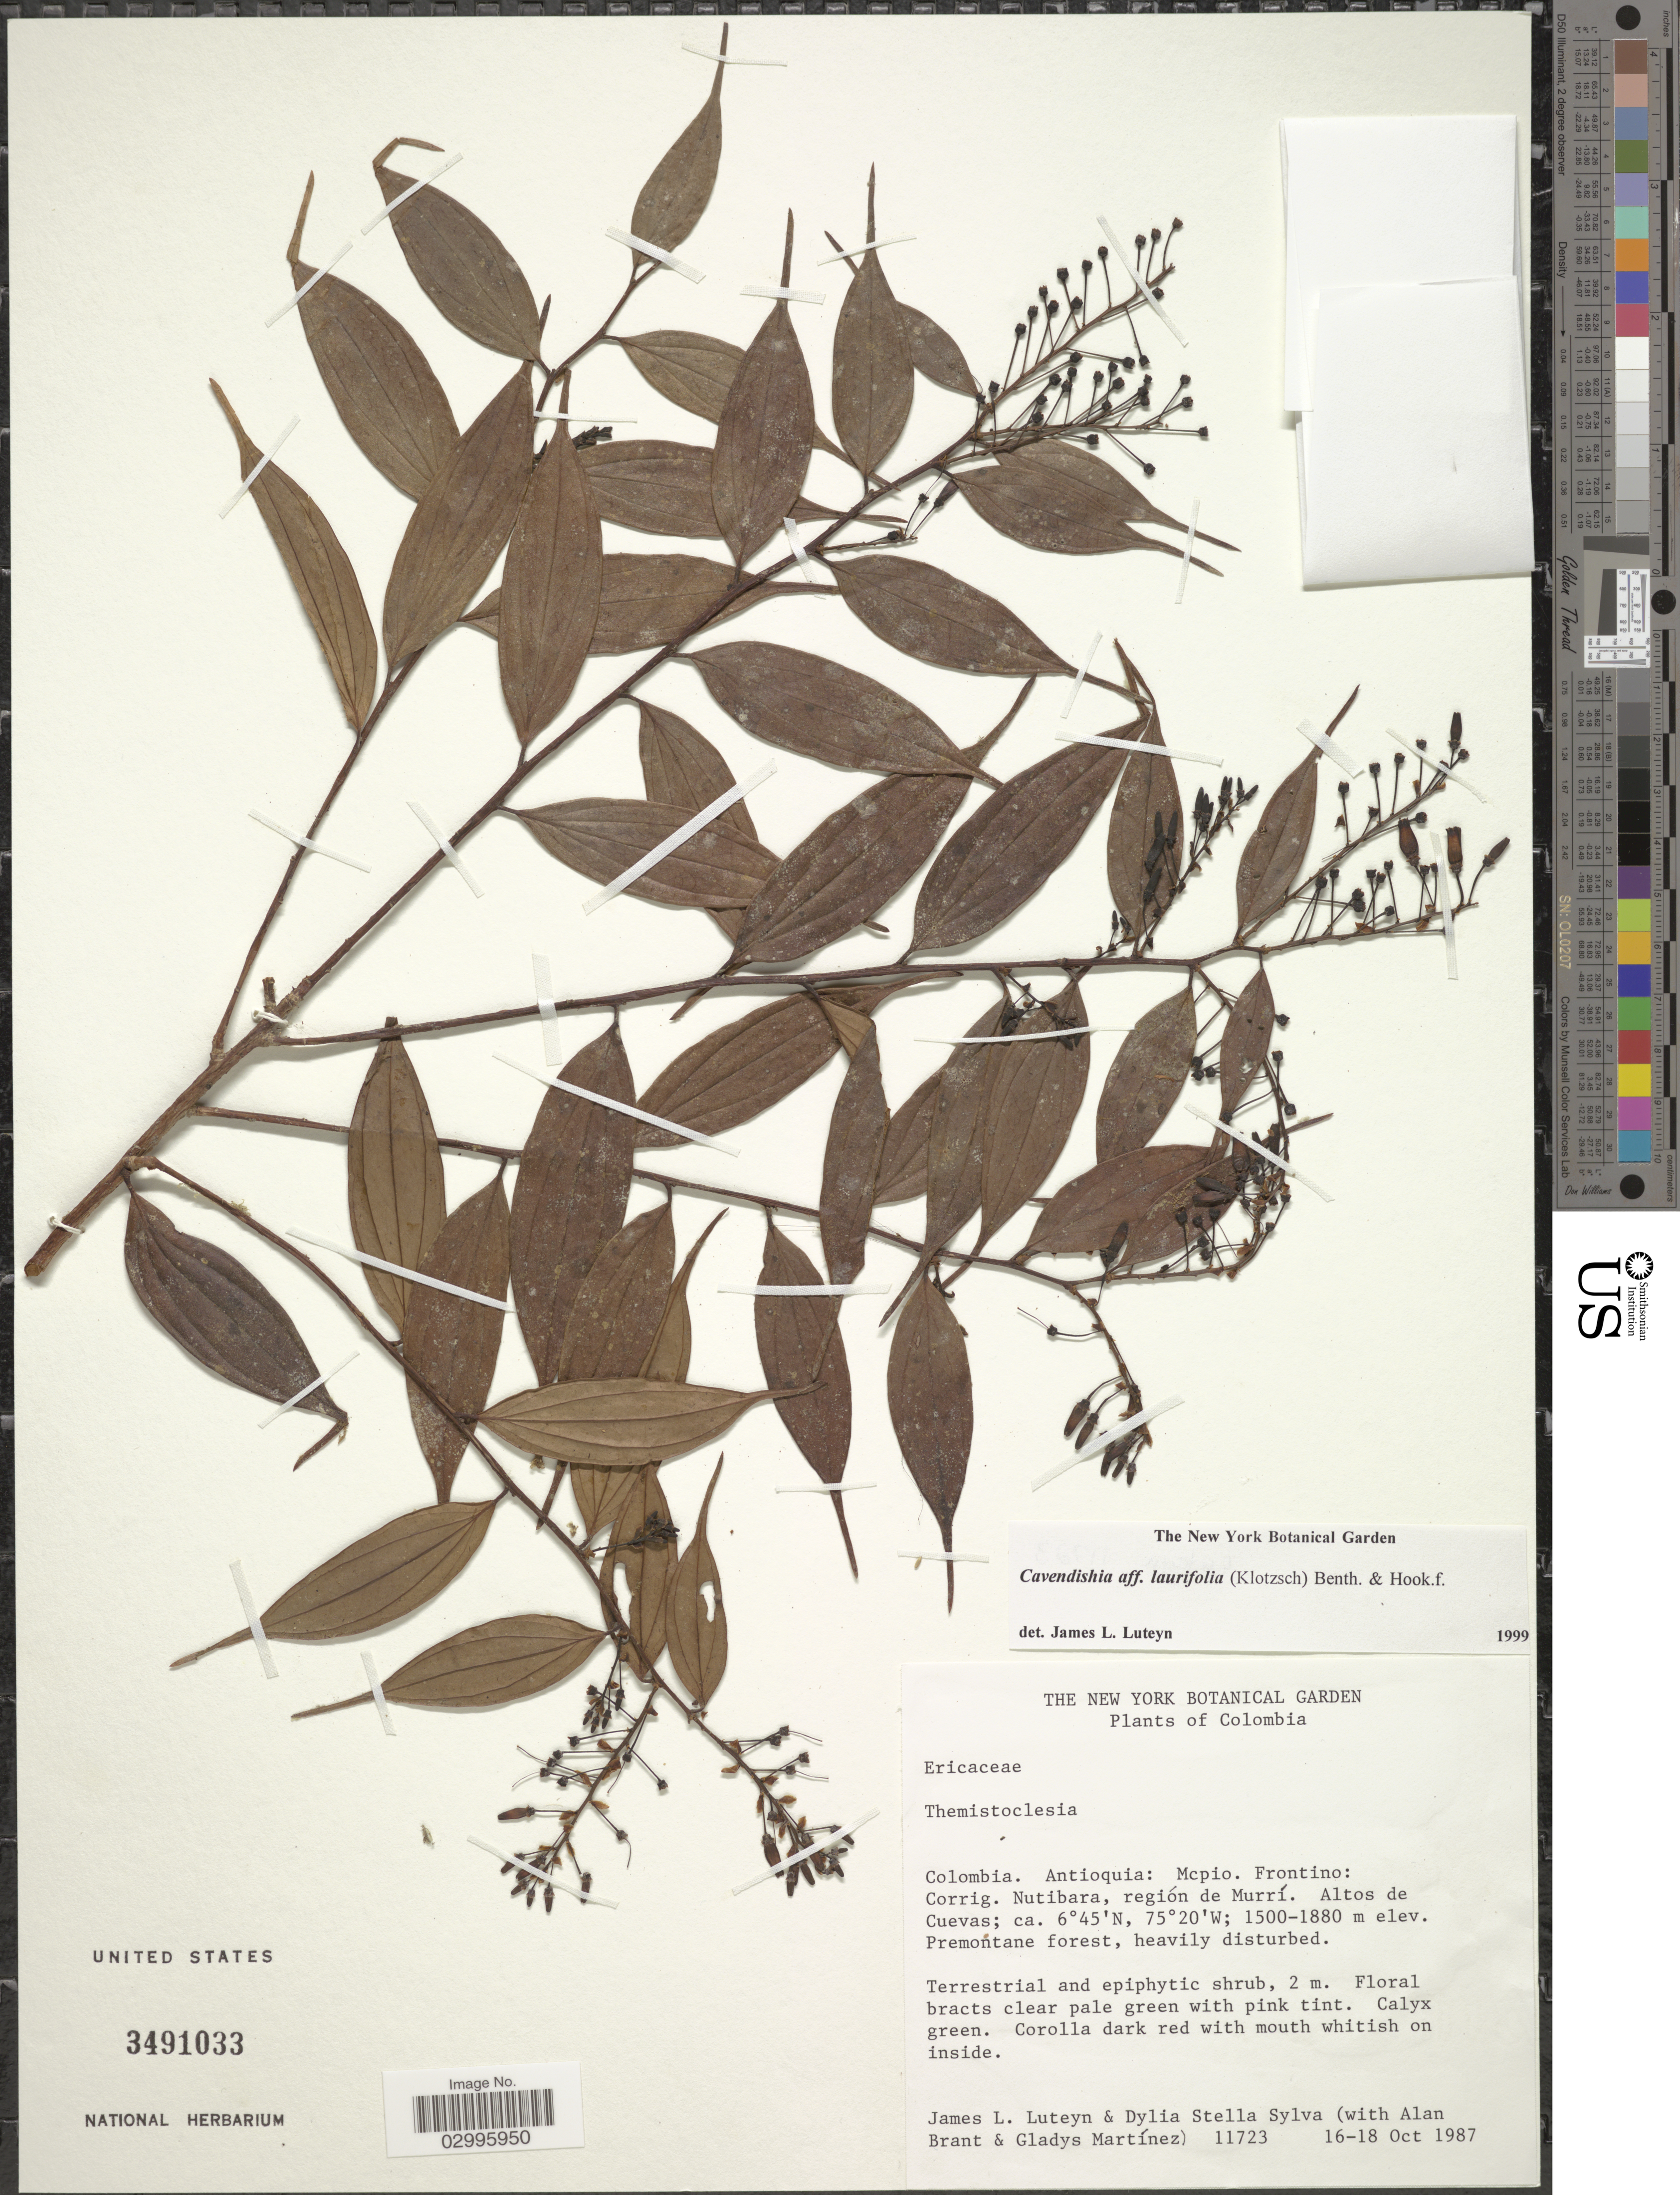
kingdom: Plantae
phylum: Tracheophyta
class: Magnoliopsida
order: Ericales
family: Ericaceae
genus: Cavendishia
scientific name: Cavendishia laurifolia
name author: (Klotzsch) Benth. & Hook. f.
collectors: J. Luteyn, D. Sylva, A. Brant & G. Martínez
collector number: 11723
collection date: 1987-10-16/1987-10-18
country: Colombia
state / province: Antioquia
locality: Mcpio. Frontino: Corrig. Nutibara, región de Murrí. Altos de Cuevas.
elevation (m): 1500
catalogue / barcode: US 3491033